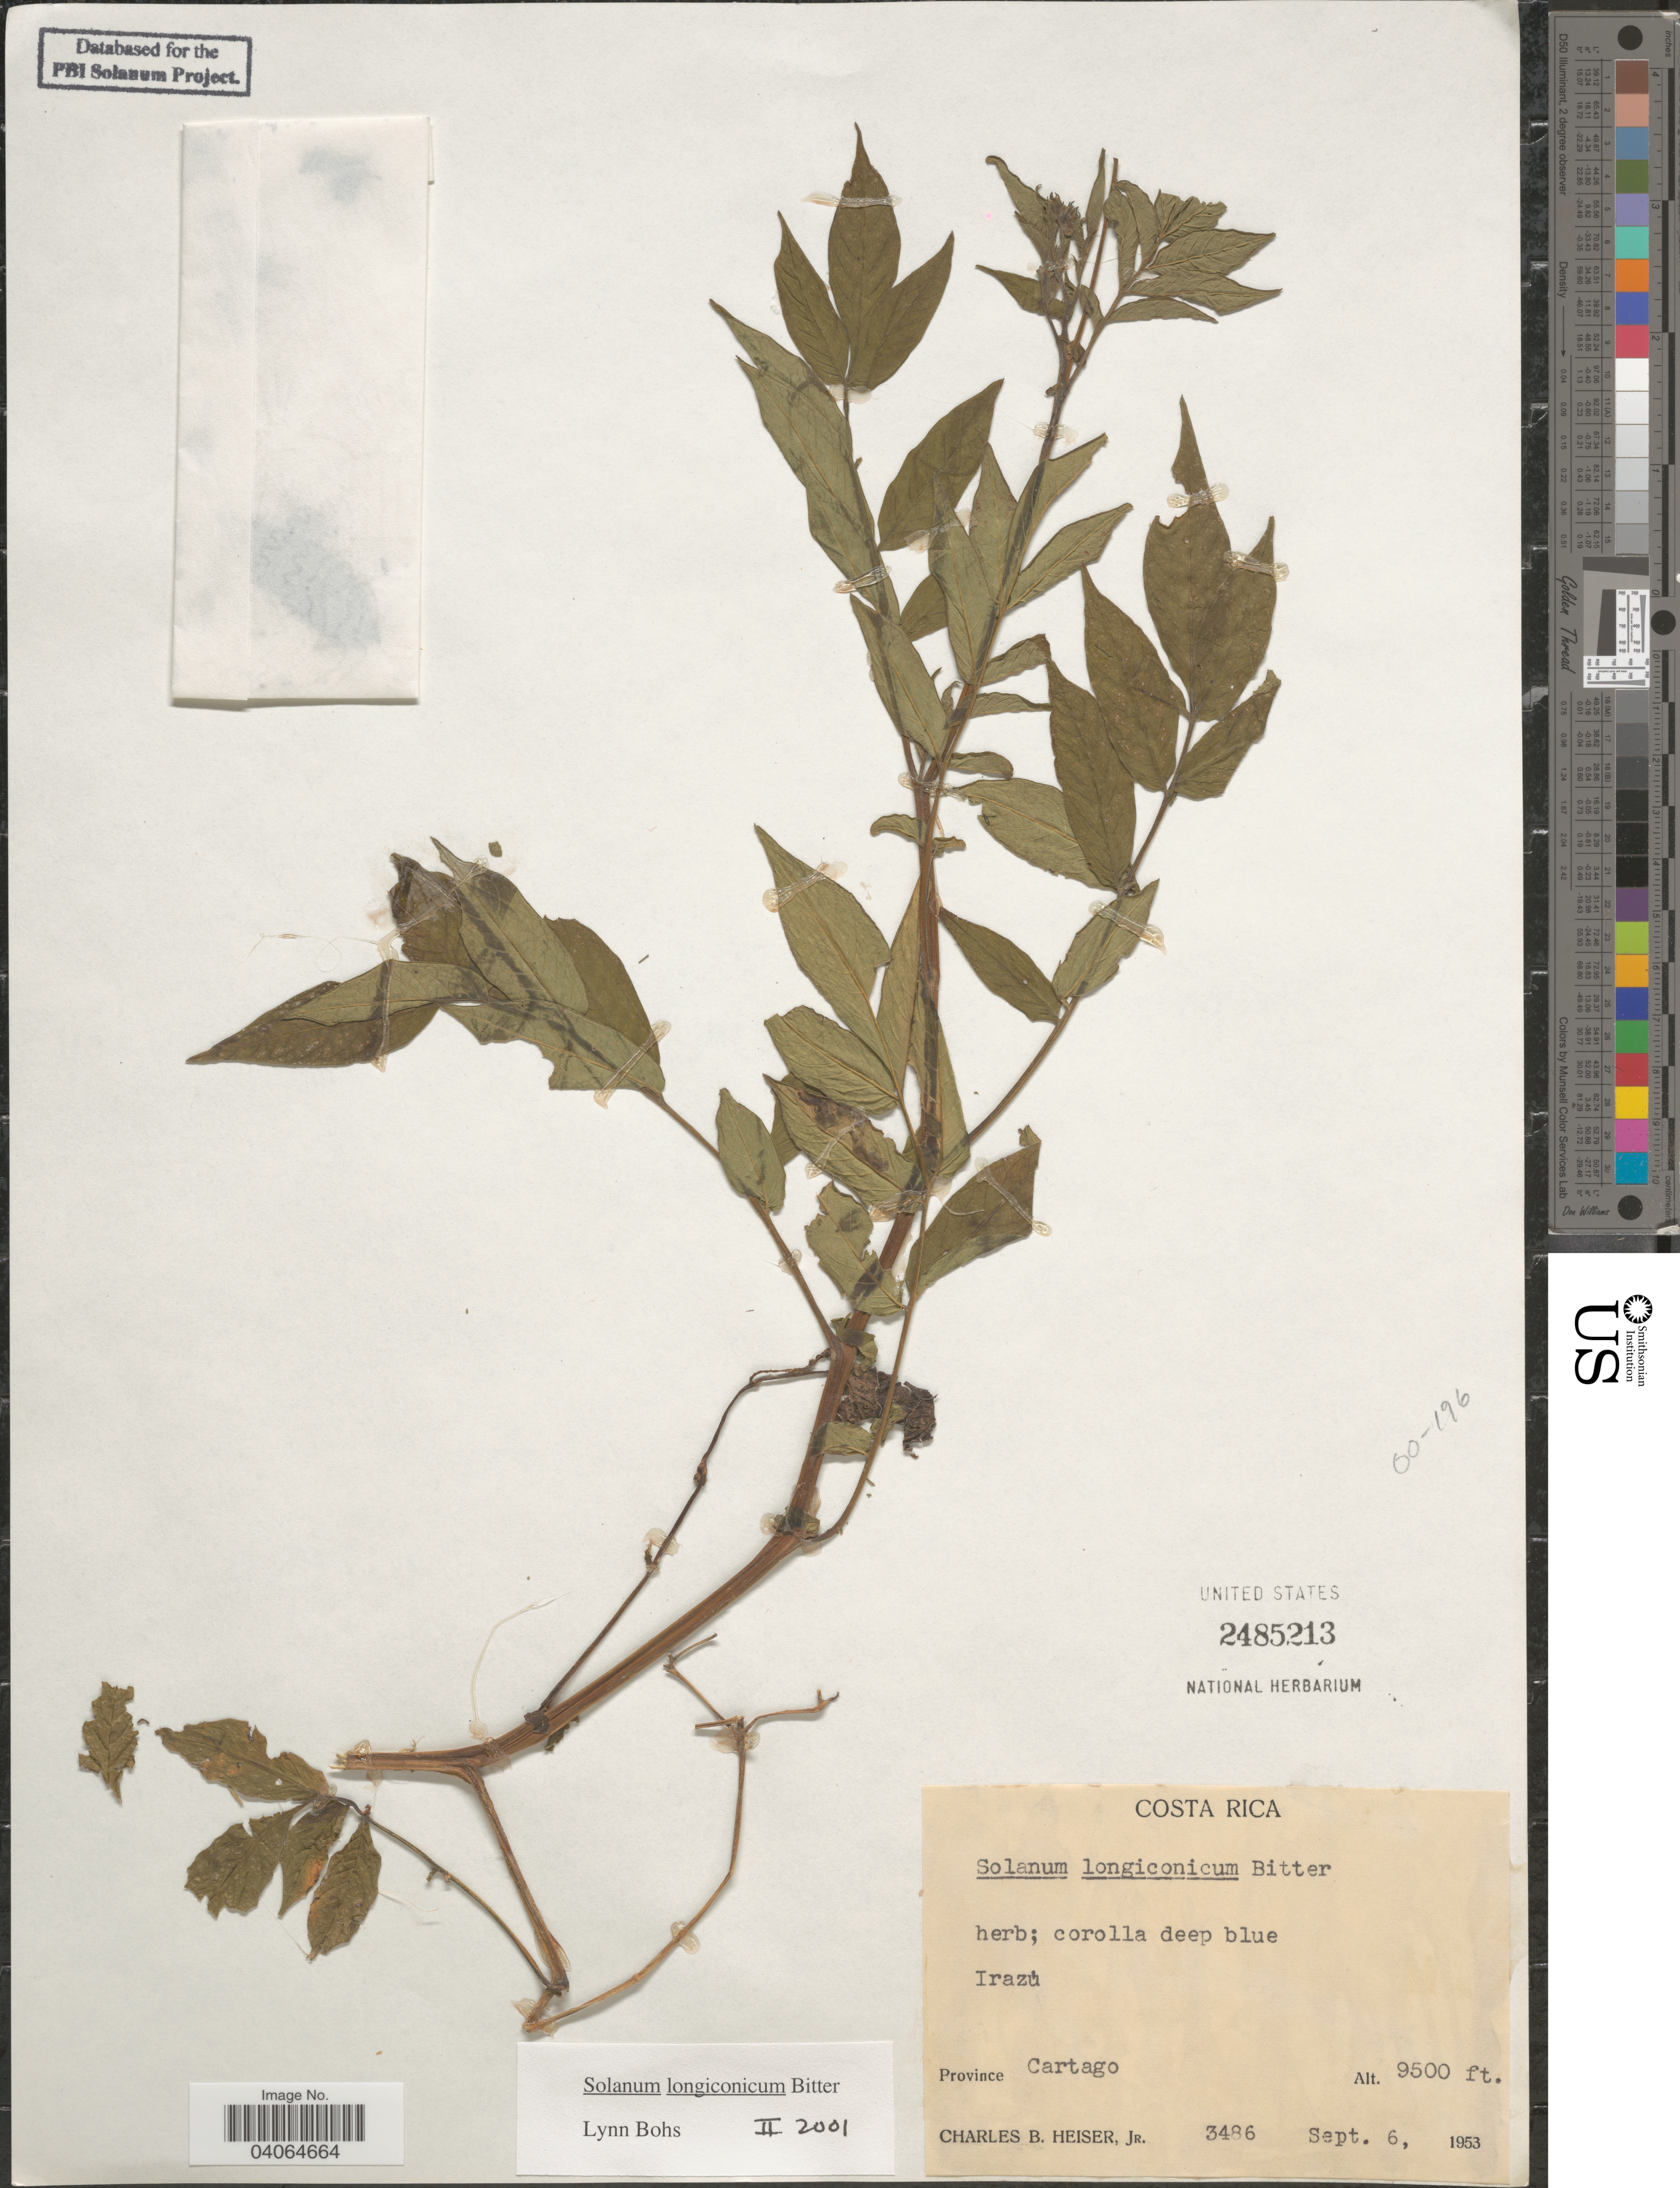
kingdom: Plantae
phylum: Tracheophyta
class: Magnoliopsida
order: Solanales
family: Solanaceae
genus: Solanum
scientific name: Solanum longiconicum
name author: Bitter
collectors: C. B. Heiser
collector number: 3486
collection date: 1953-09-06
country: Costa Rica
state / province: Cartago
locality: Irazú.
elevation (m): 2896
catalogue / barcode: US 2485213